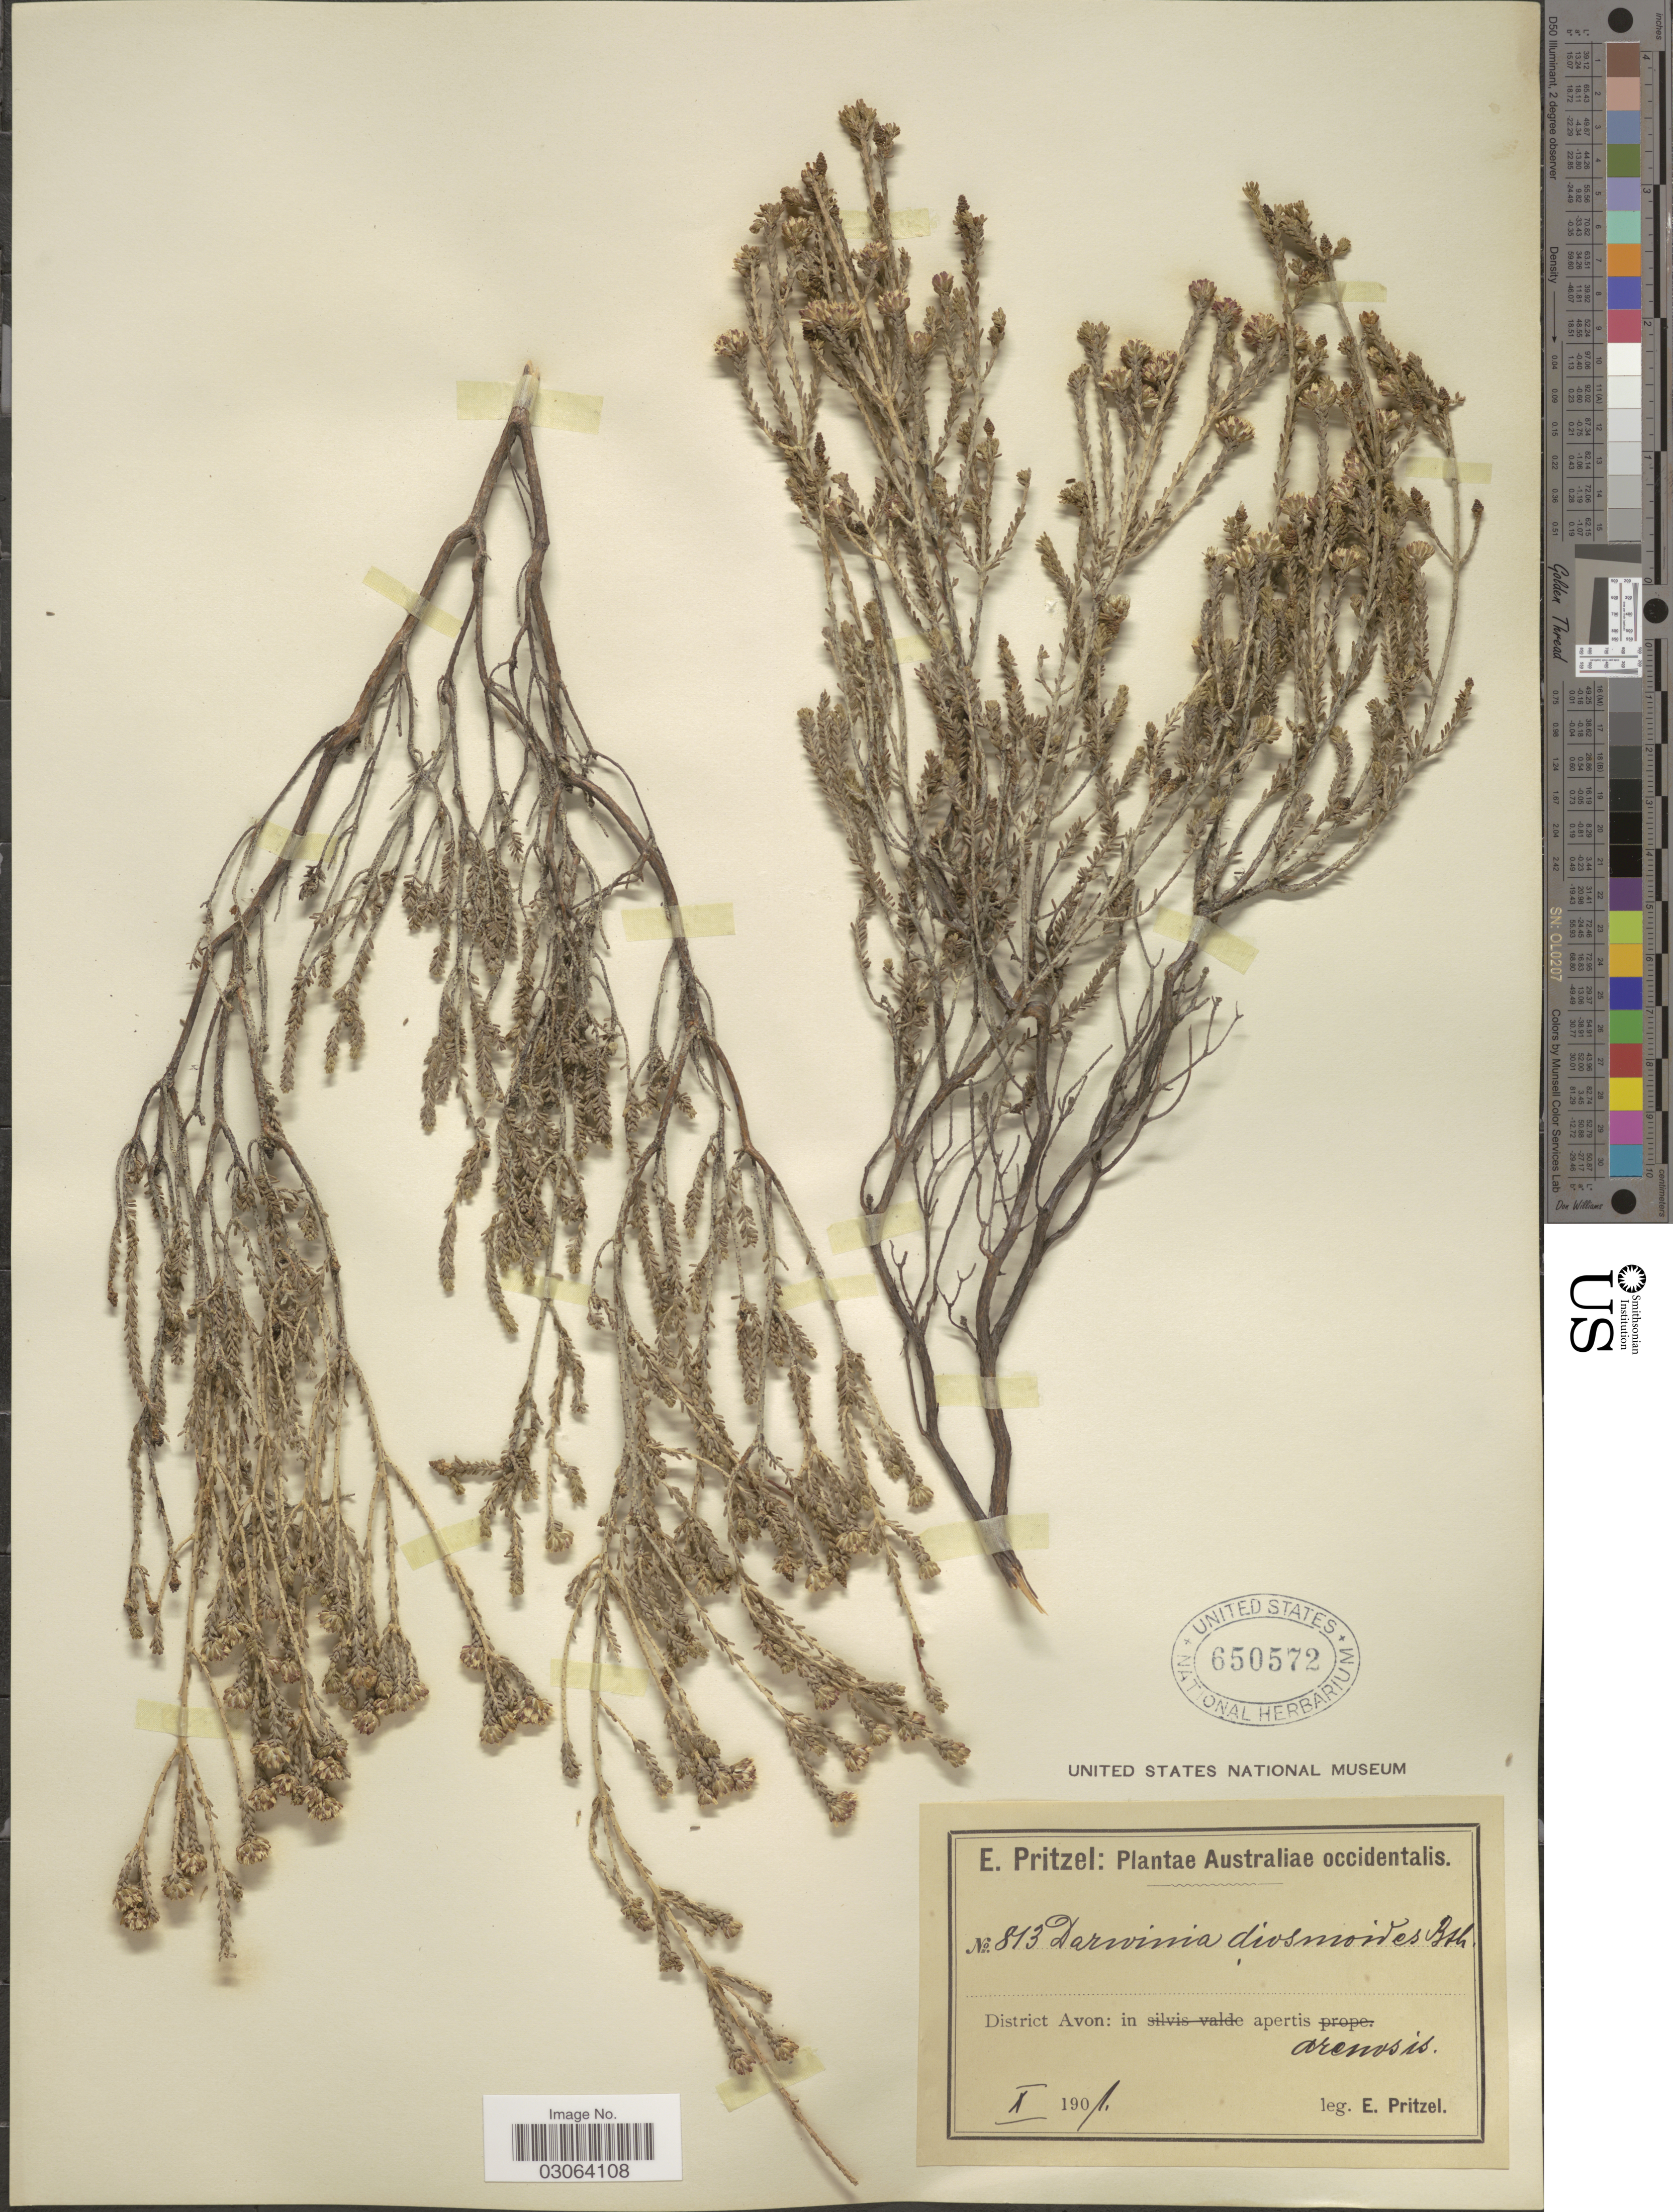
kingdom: Plantae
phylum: Tracheophyta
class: Magnoliopsida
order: Myrtales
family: Myrtaceae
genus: Darwinia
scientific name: Darwinia diosmoides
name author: Benth.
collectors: E. G. Pritzel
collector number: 813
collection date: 1901-10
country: Australia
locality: Australiae occidentalis, District Avon: in apertis.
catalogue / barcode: US 650572